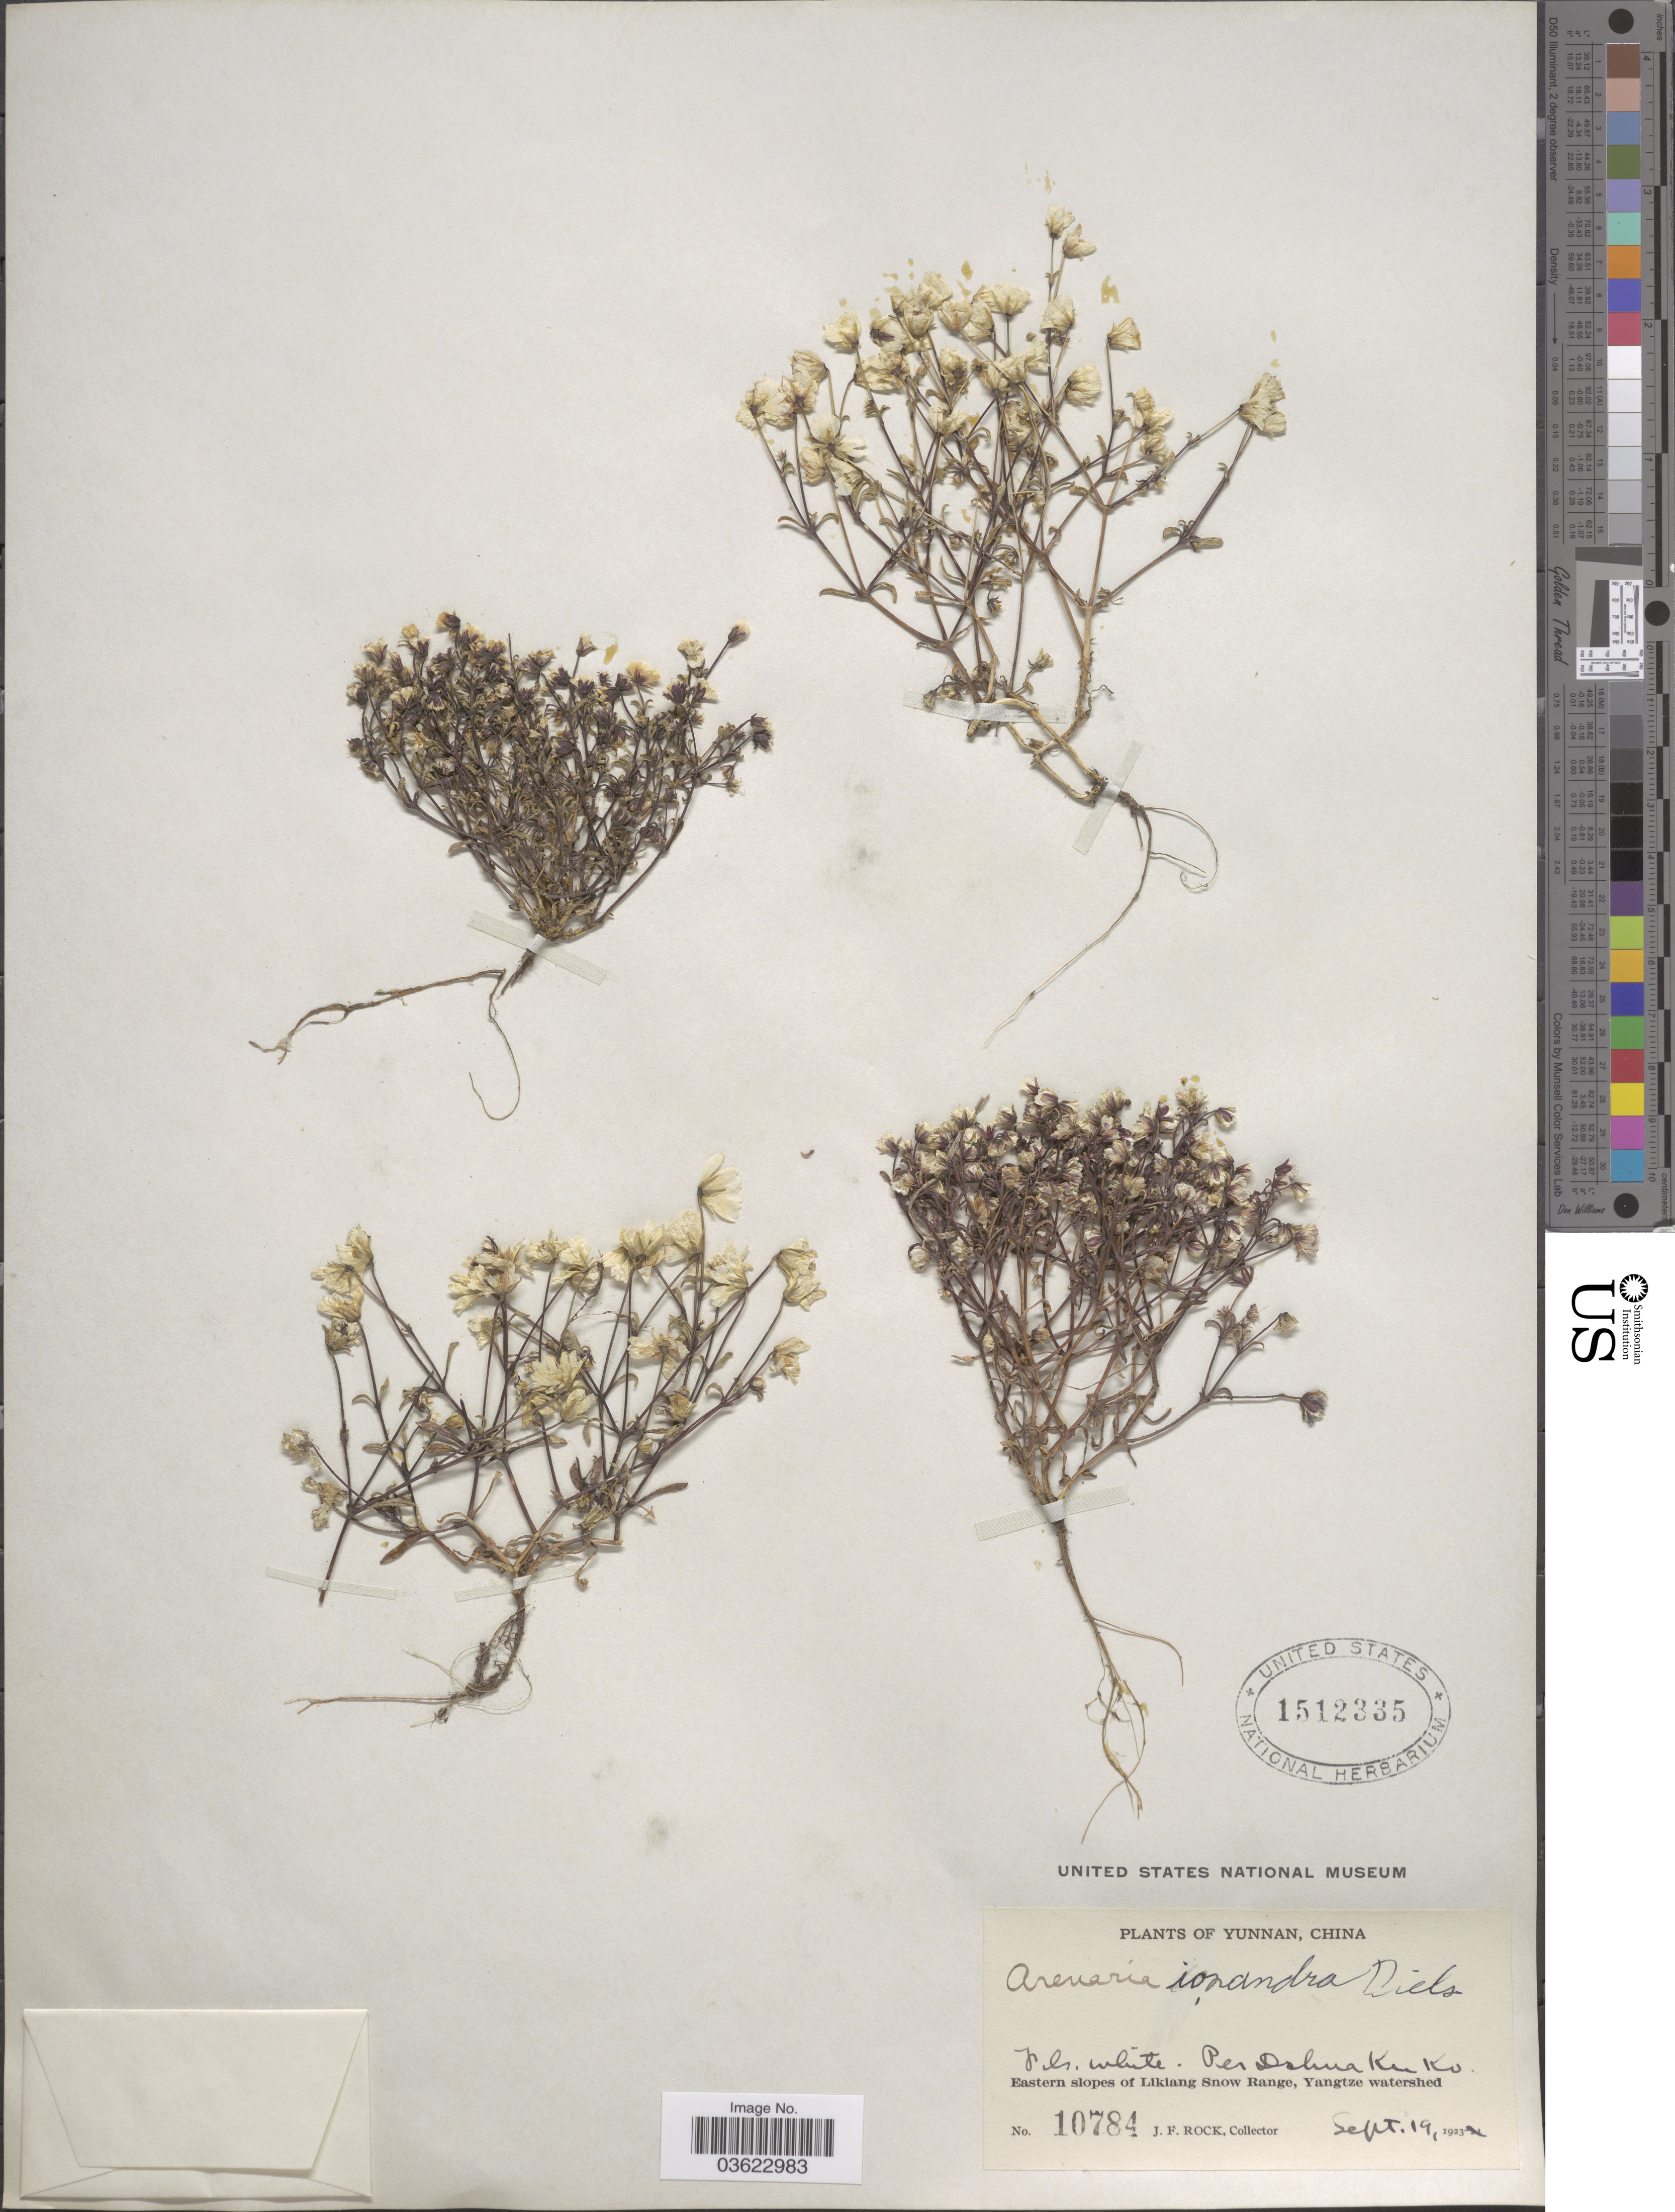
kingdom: Plantae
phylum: Tracheophyta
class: Magnoliopsida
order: Caryophyllales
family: Caryophyllaceae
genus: Odontostemma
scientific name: Odontostemma ionandrum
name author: (Diels) Sadeghian & Zarre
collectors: J. Rock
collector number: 10784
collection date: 1923-09-19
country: China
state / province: Yunnan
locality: Per Dshua Ku Ko. Eastern slopes of Likiang Snow Range, Yangtze watershed.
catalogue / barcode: US 1512335